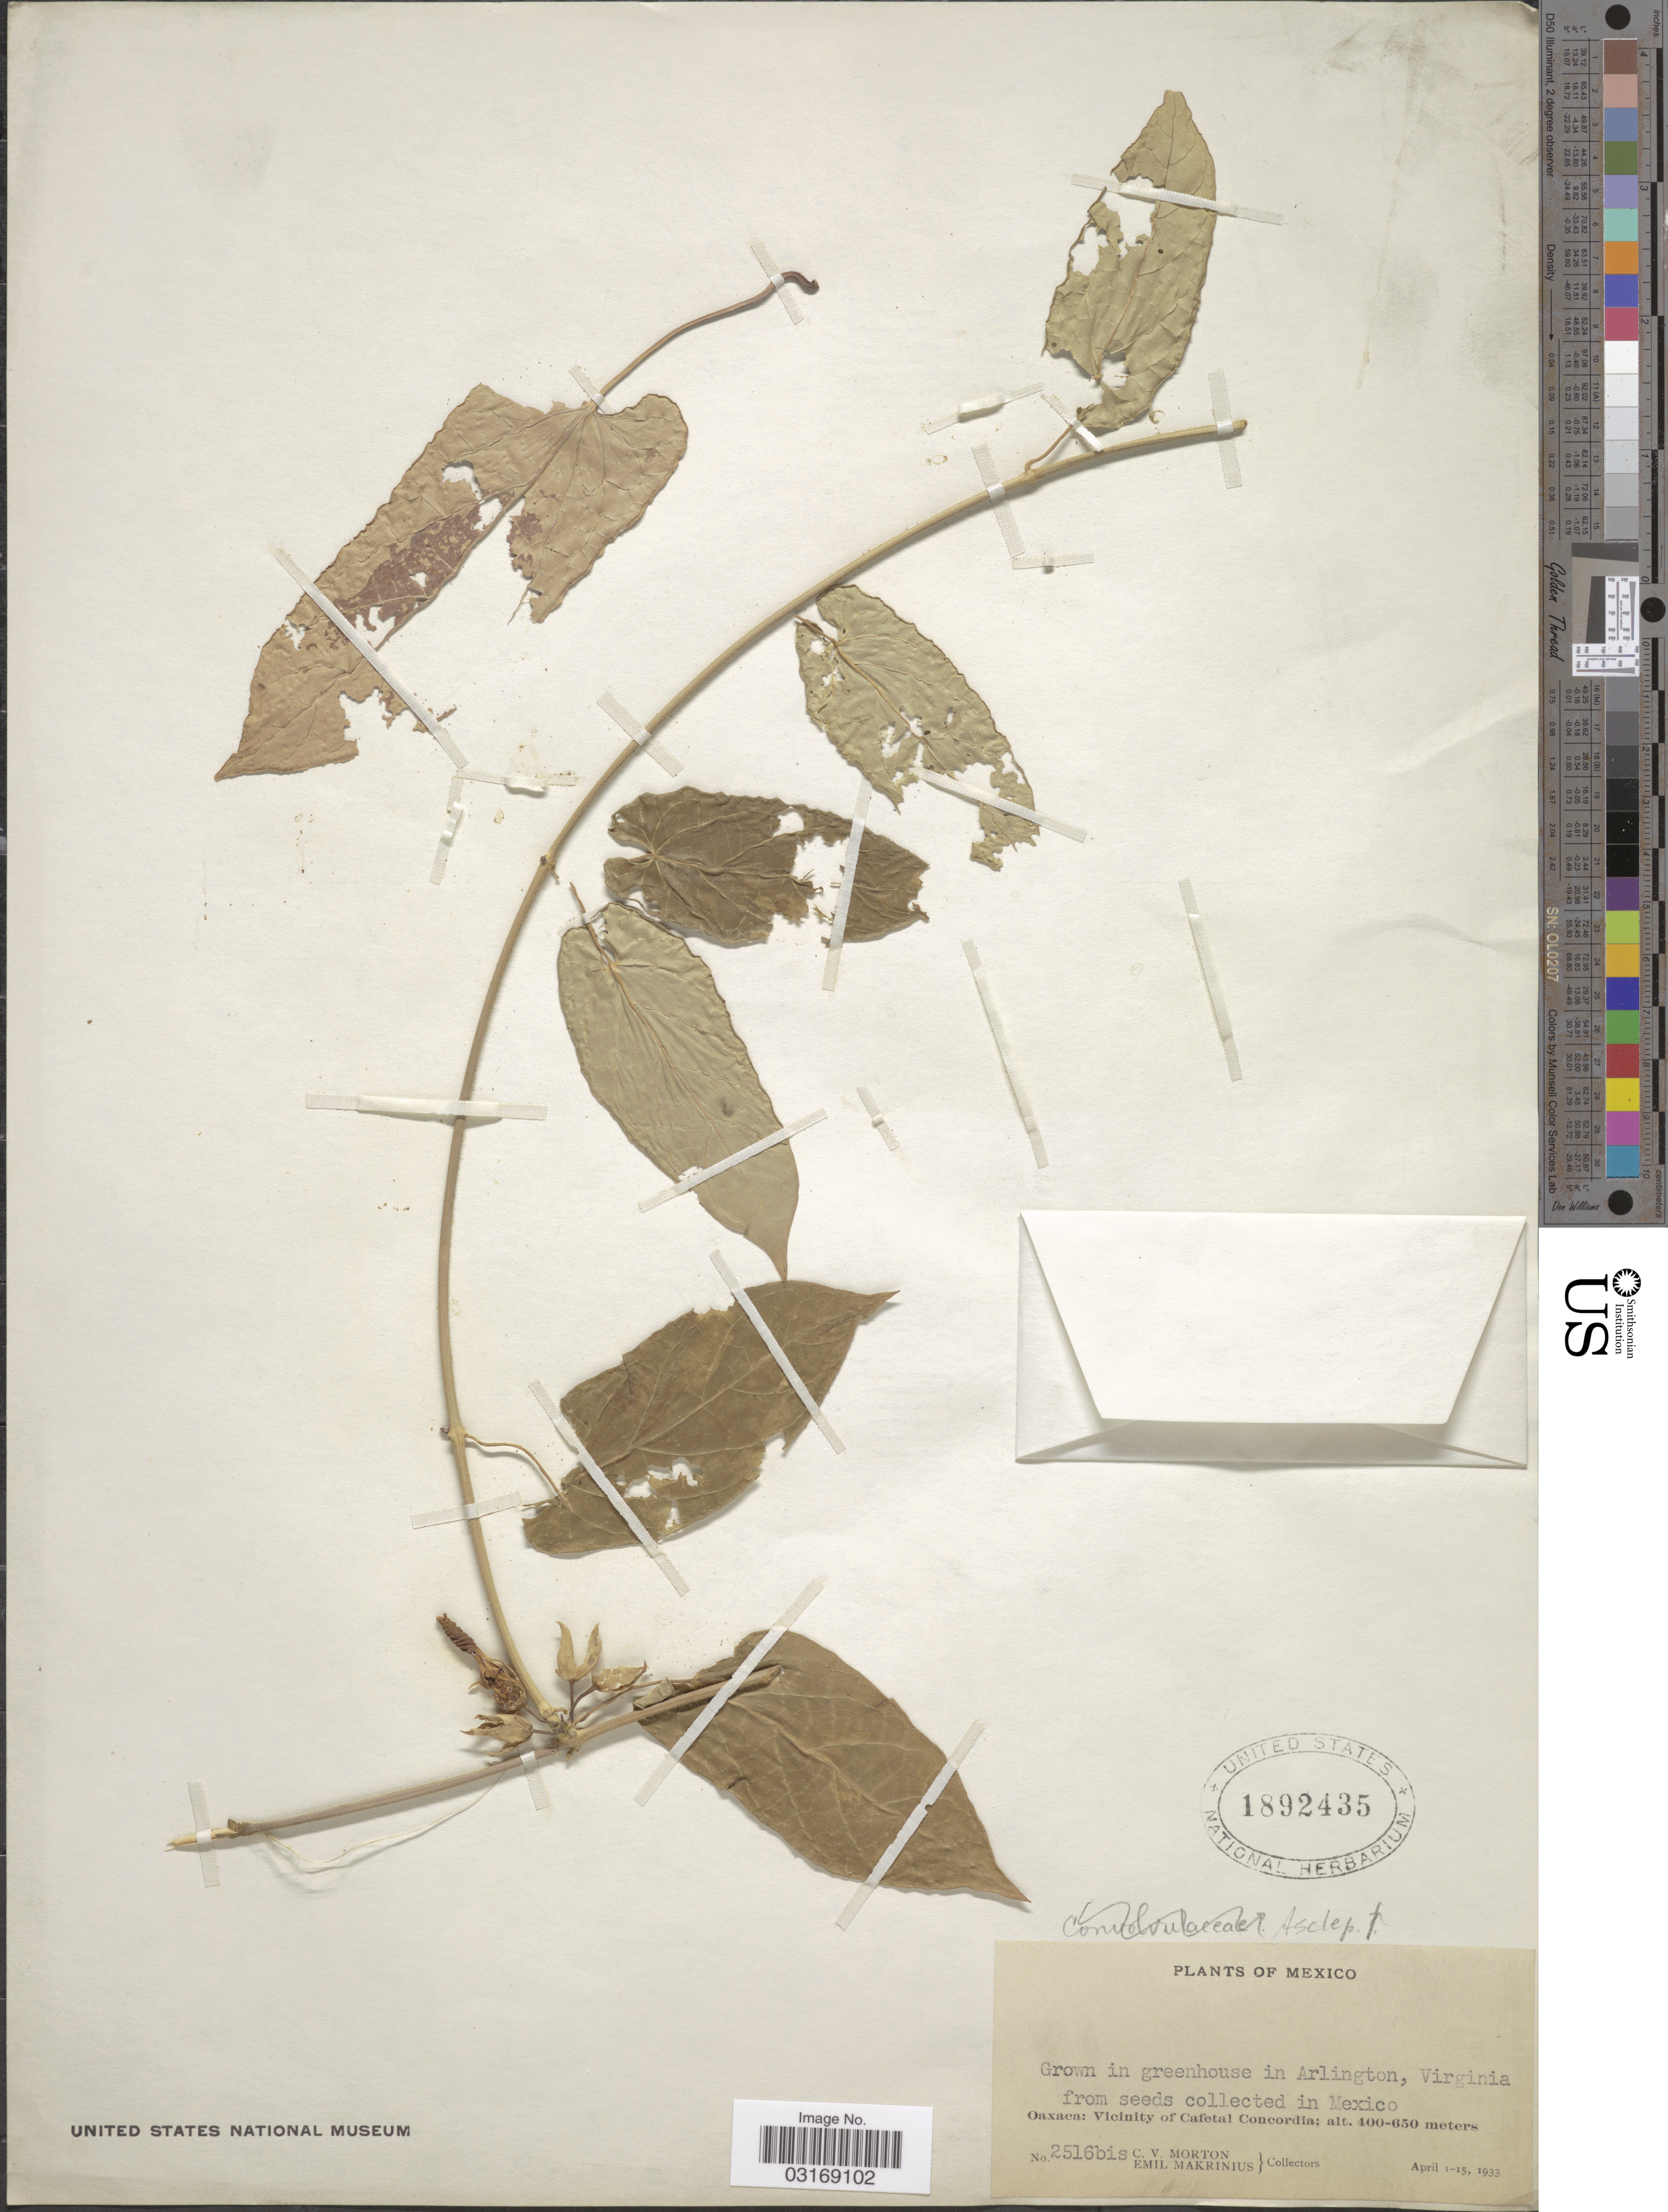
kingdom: Plantae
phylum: Tracheophyta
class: Magnoliopsida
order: Gentianales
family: Apocynaceae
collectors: C. V. Morton & E. Makrinius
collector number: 2516bis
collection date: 1933-04-01/1933-04-15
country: Mexico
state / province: Oaxaca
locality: Vicinity of Cafetal Concordia.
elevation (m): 400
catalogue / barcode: US 1892435